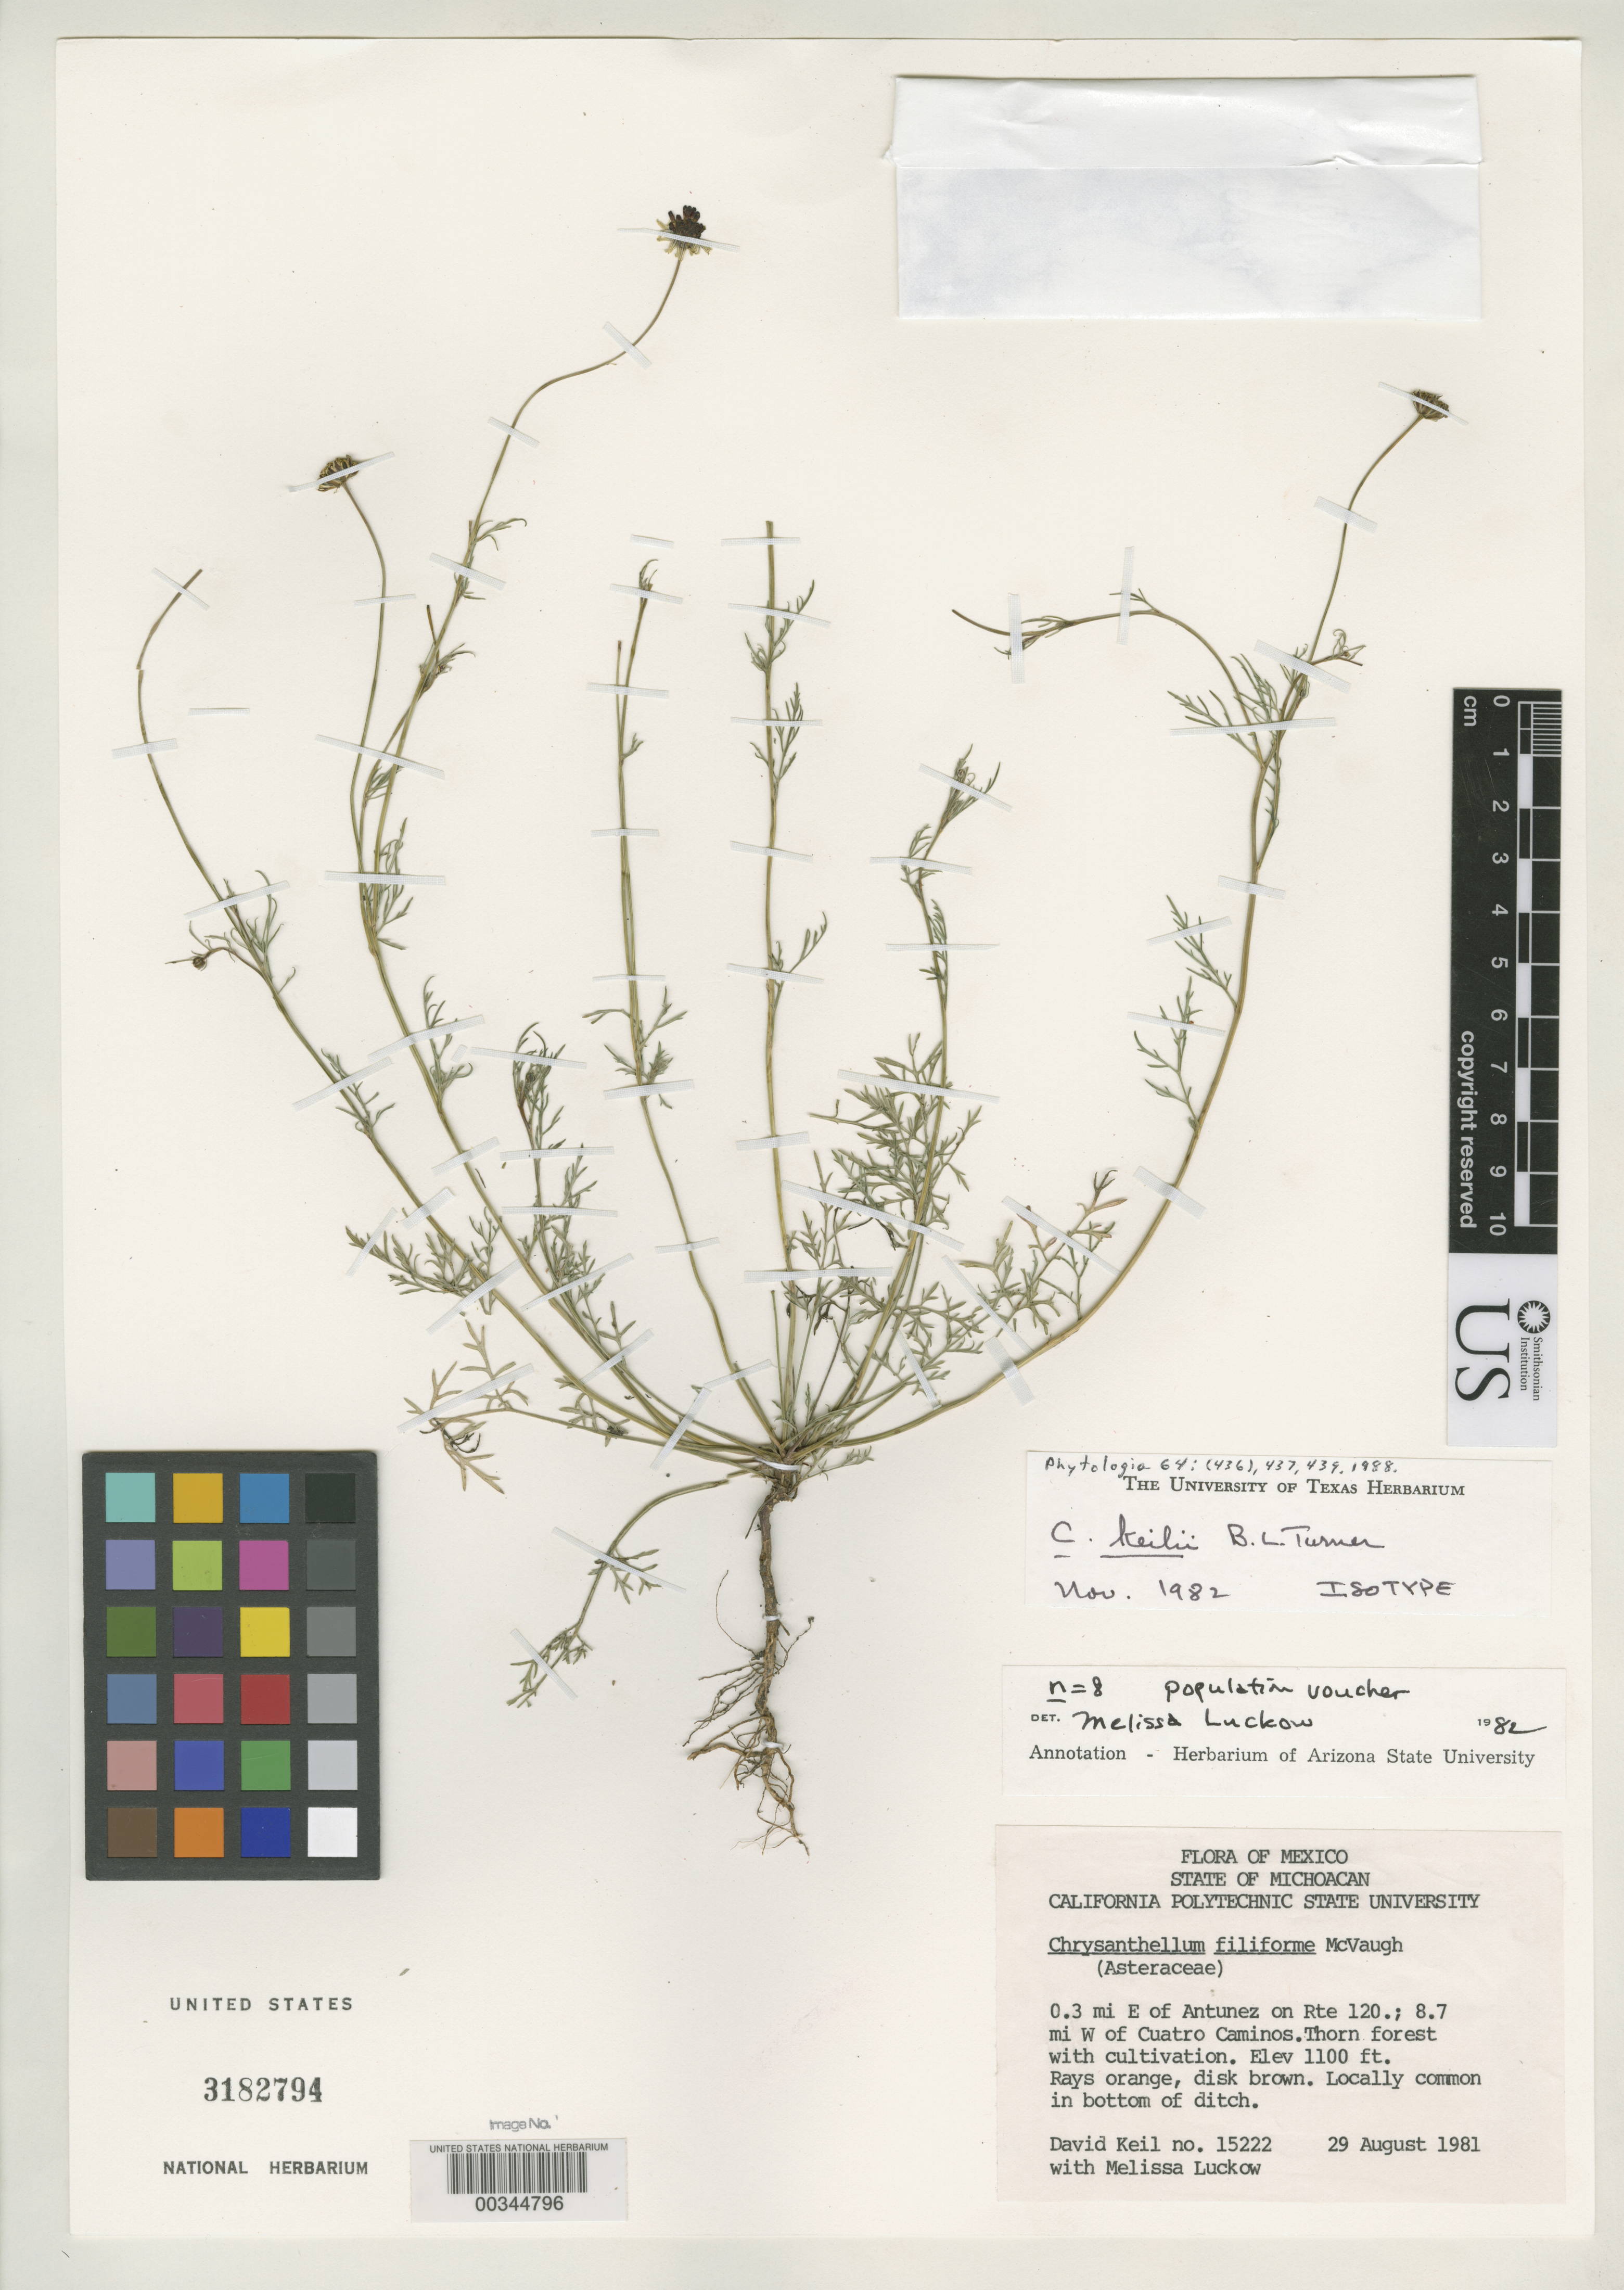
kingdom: Plantae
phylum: Tracheophyta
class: Magnoliopsida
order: Asterales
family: Asteraceae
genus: Chrysanthellum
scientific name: Chrysanthellum keilii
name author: B.L. Turner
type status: Isotype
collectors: D. J. Keil & M. A. Luckow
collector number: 15222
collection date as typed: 29 Aug 1981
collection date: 1981-08-29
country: Mexico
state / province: Michoacán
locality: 0.3 mi E of Antunez on rte 120, 8.7 mi W of Cuatro Caminos.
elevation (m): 335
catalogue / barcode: US 3182794